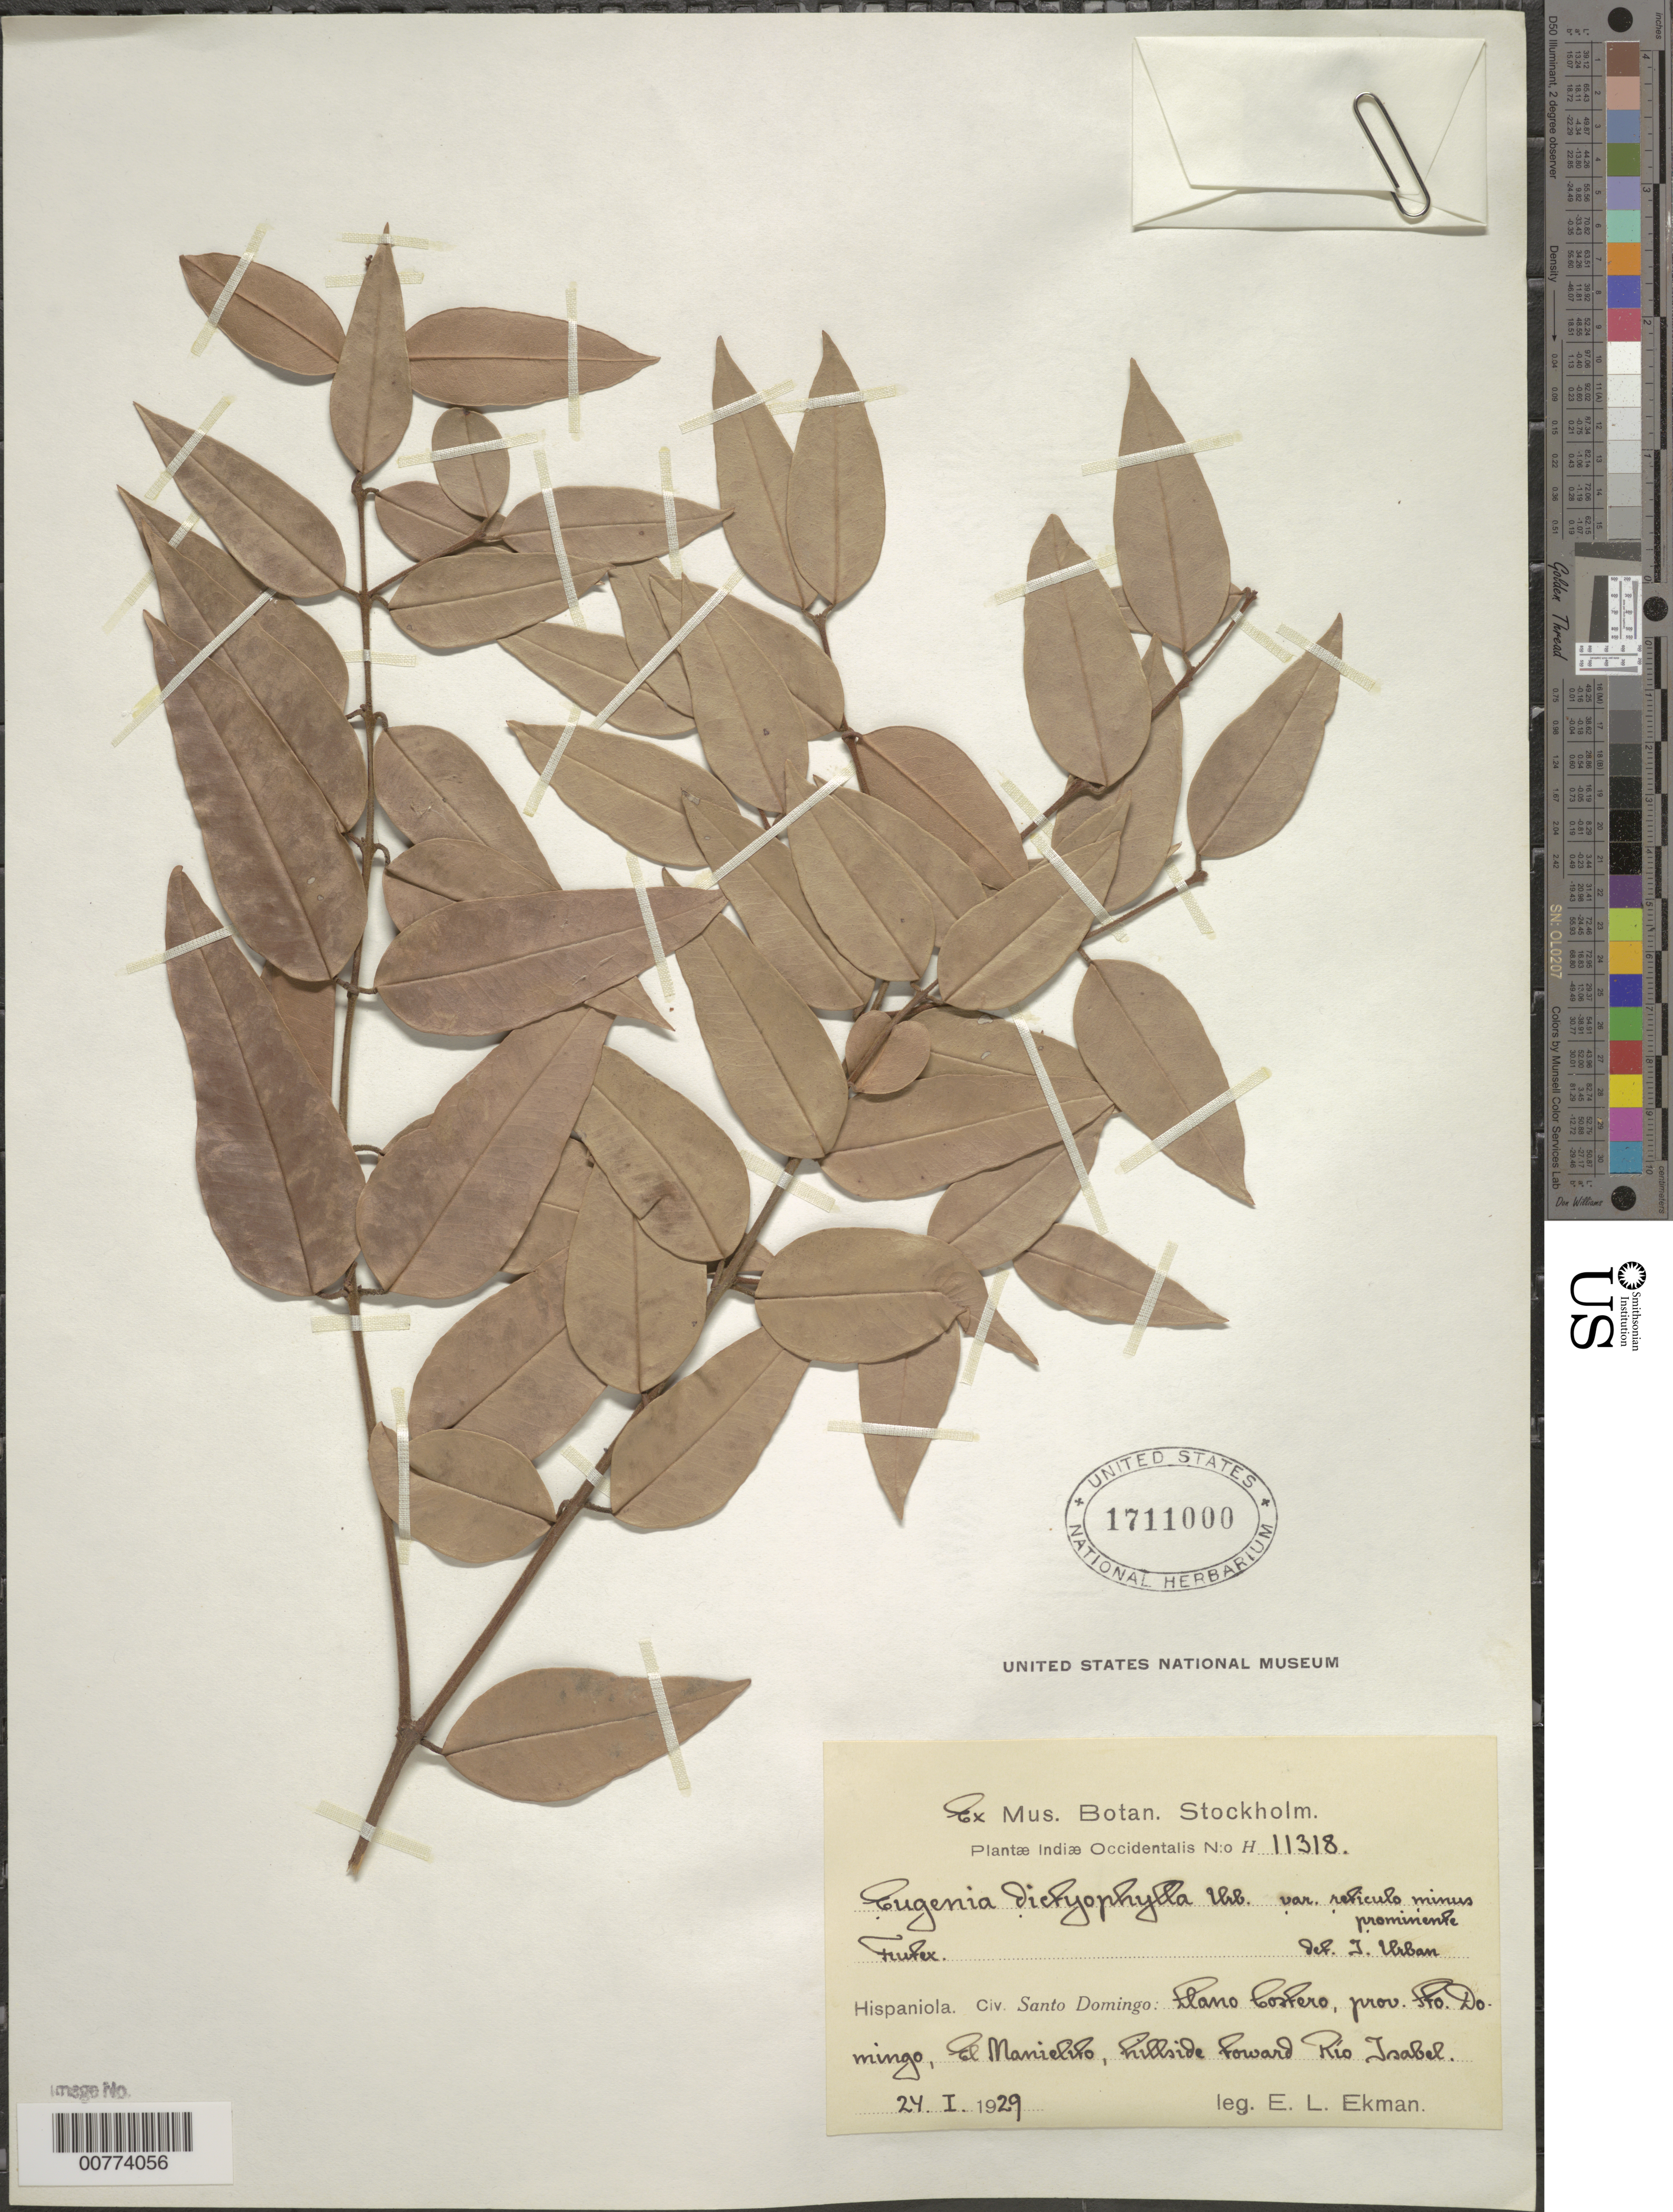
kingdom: Plantae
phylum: Tracheophyta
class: Magnoliopsida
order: Myrtales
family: Myrtaceae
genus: Eugenia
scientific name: Eugenia dictyophylla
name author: Urb.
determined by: Urban, Ignatz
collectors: E. L. Ekman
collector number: H 11318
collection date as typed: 24 Jan 1929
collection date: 1929-01-24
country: Dominican Republic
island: Hispaniola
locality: Santo Domingo Province, Llano Costero, El Manielito, hillside toward Rio Isabe.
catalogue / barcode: US 1711000